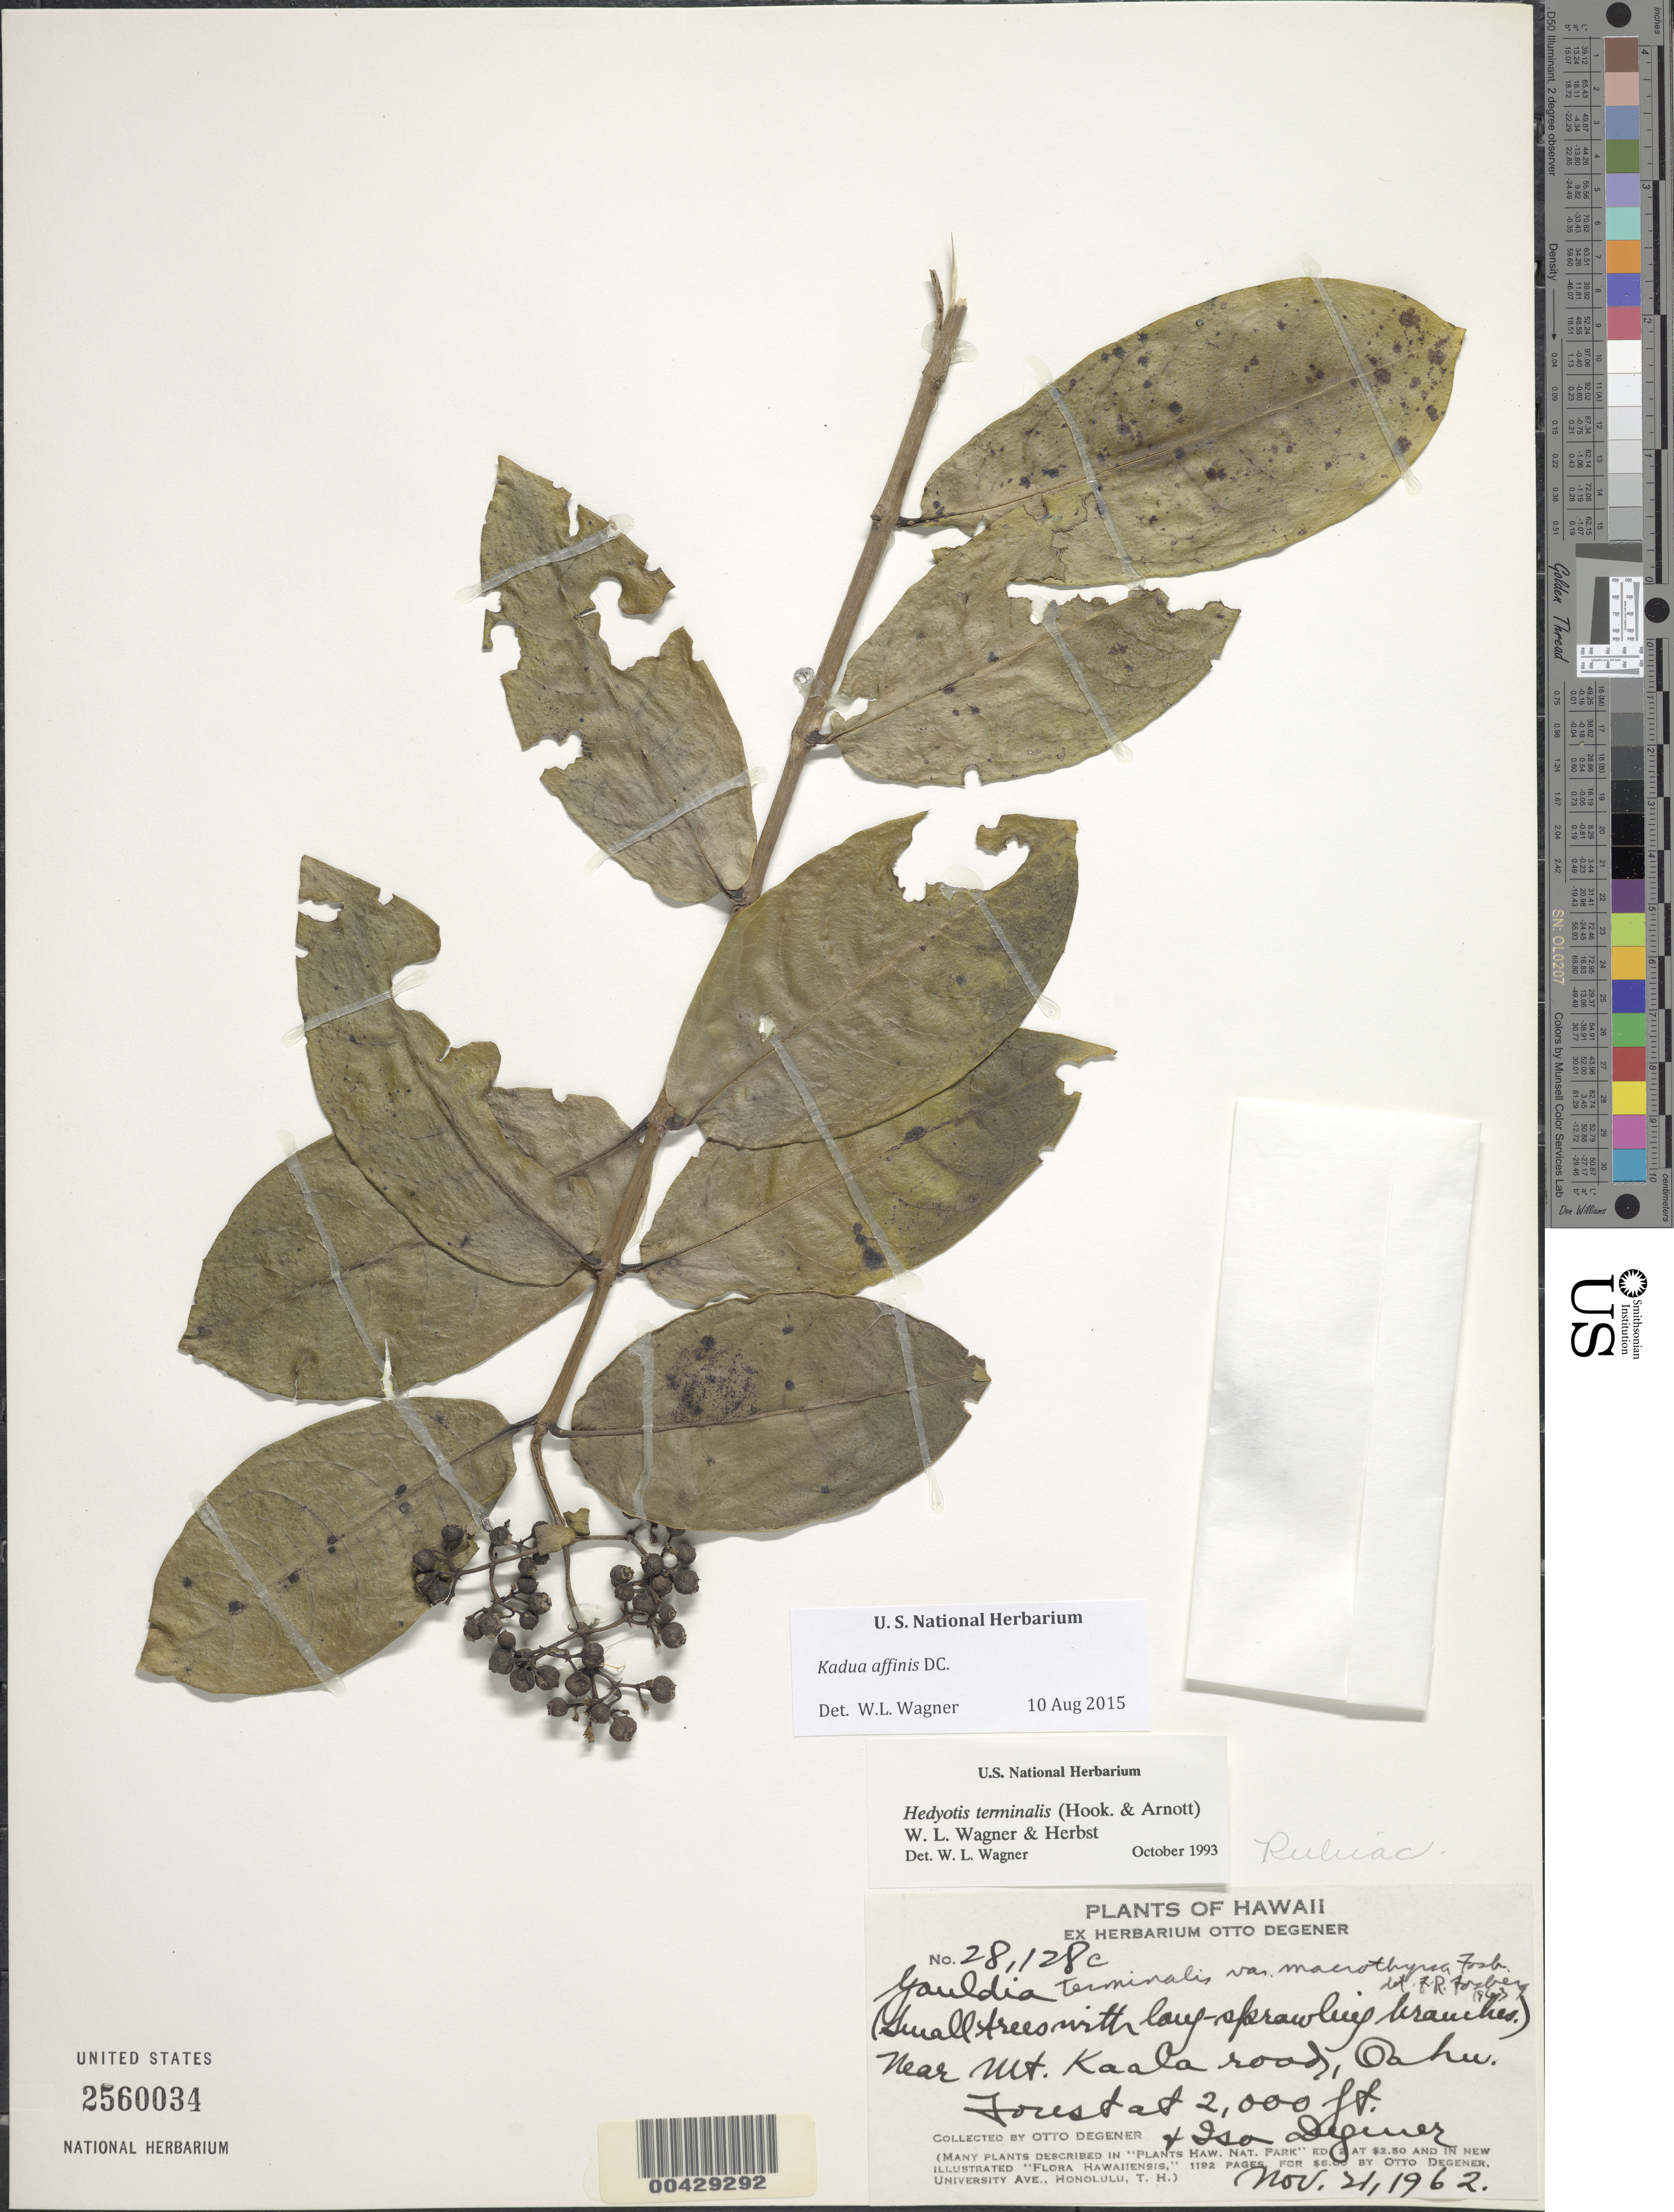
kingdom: Plantae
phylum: Tracheophyta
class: Magnoliopsida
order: Gentianales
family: Rubiaceae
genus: Kadua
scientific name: Kadua affinis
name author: DC.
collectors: O. Degener & I. Degener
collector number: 28128c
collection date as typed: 21 Nov 1962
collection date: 1962-11-21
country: United States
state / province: Hawaii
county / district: Honolulu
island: Oahu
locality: Near Mt. Kaala Road.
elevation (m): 610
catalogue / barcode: US 2560034